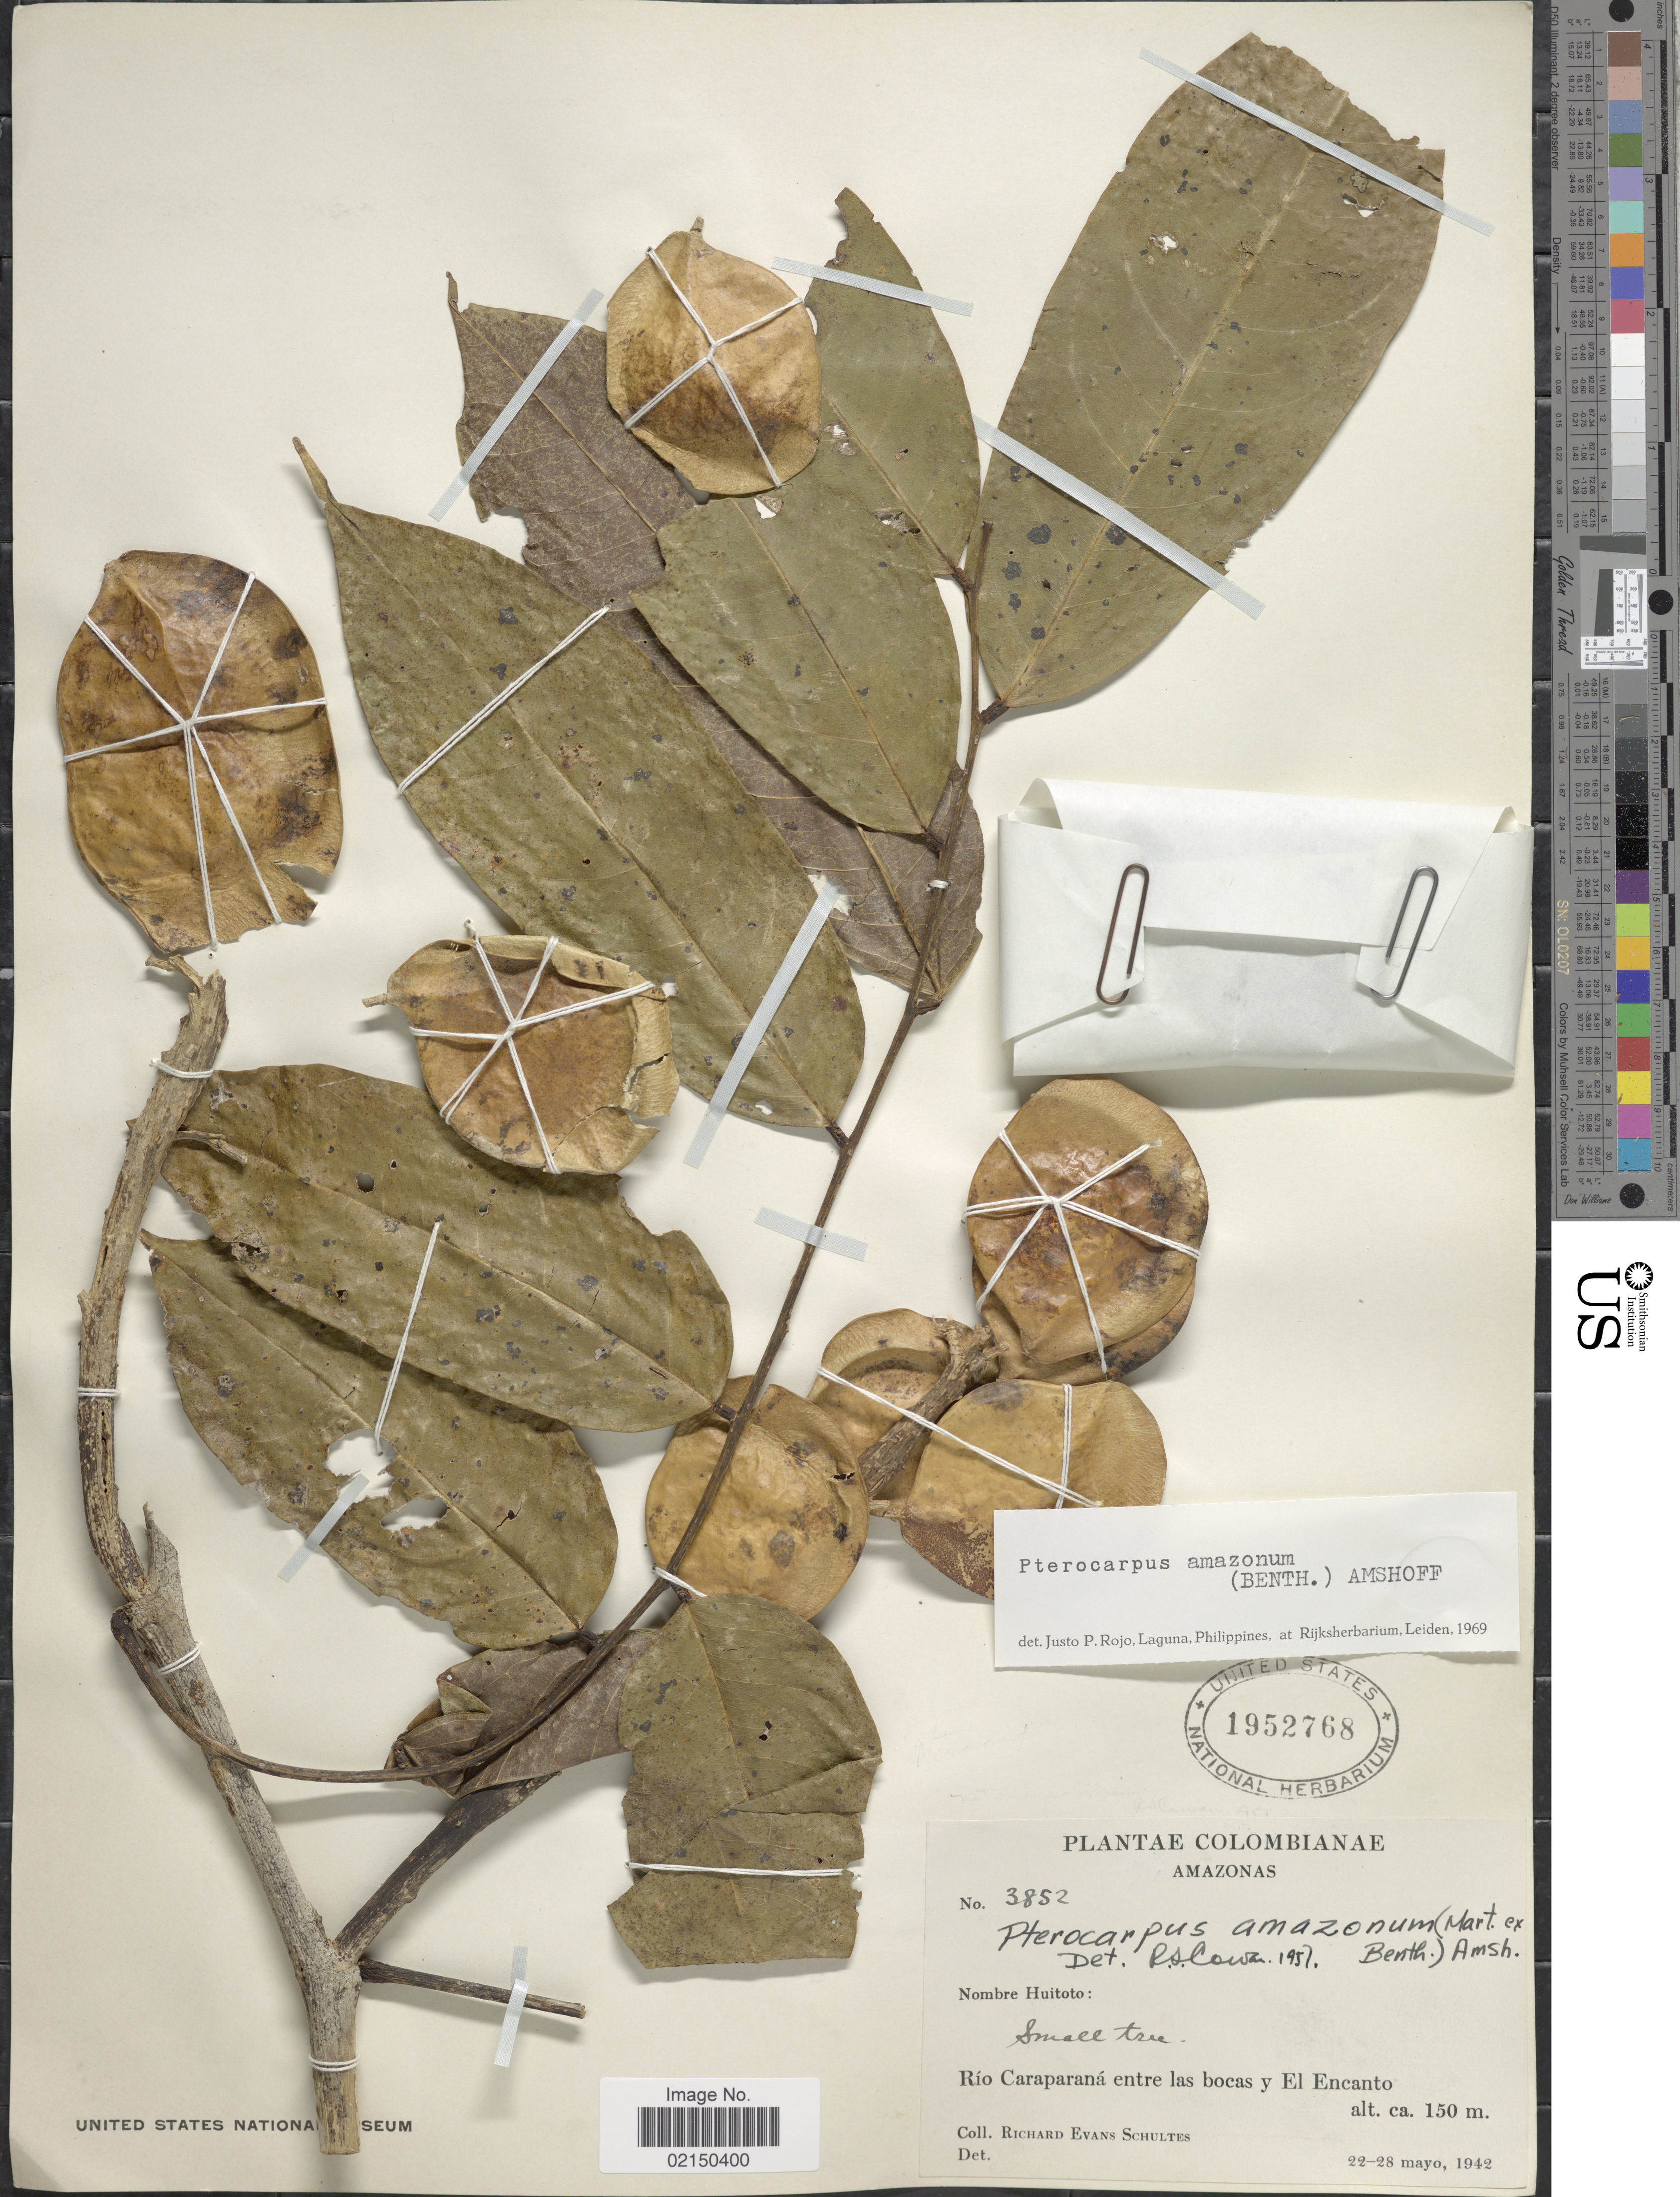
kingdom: Plantae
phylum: Tracheophyta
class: Magnoliopsida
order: Fabales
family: Fabaceae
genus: Pterocarpus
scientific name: Pterocarpus amazonum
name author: (Benth.) Amshoff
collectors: R. E. Schultes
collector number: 3852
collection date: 1942-05-22/1942-05-28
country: Colombia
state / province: Amazônas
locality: Nombre Huitoto: small tree, Rio Caraparana entre las bocas y El Encanto, Colombianae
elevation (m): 150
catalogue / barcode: US 1952768